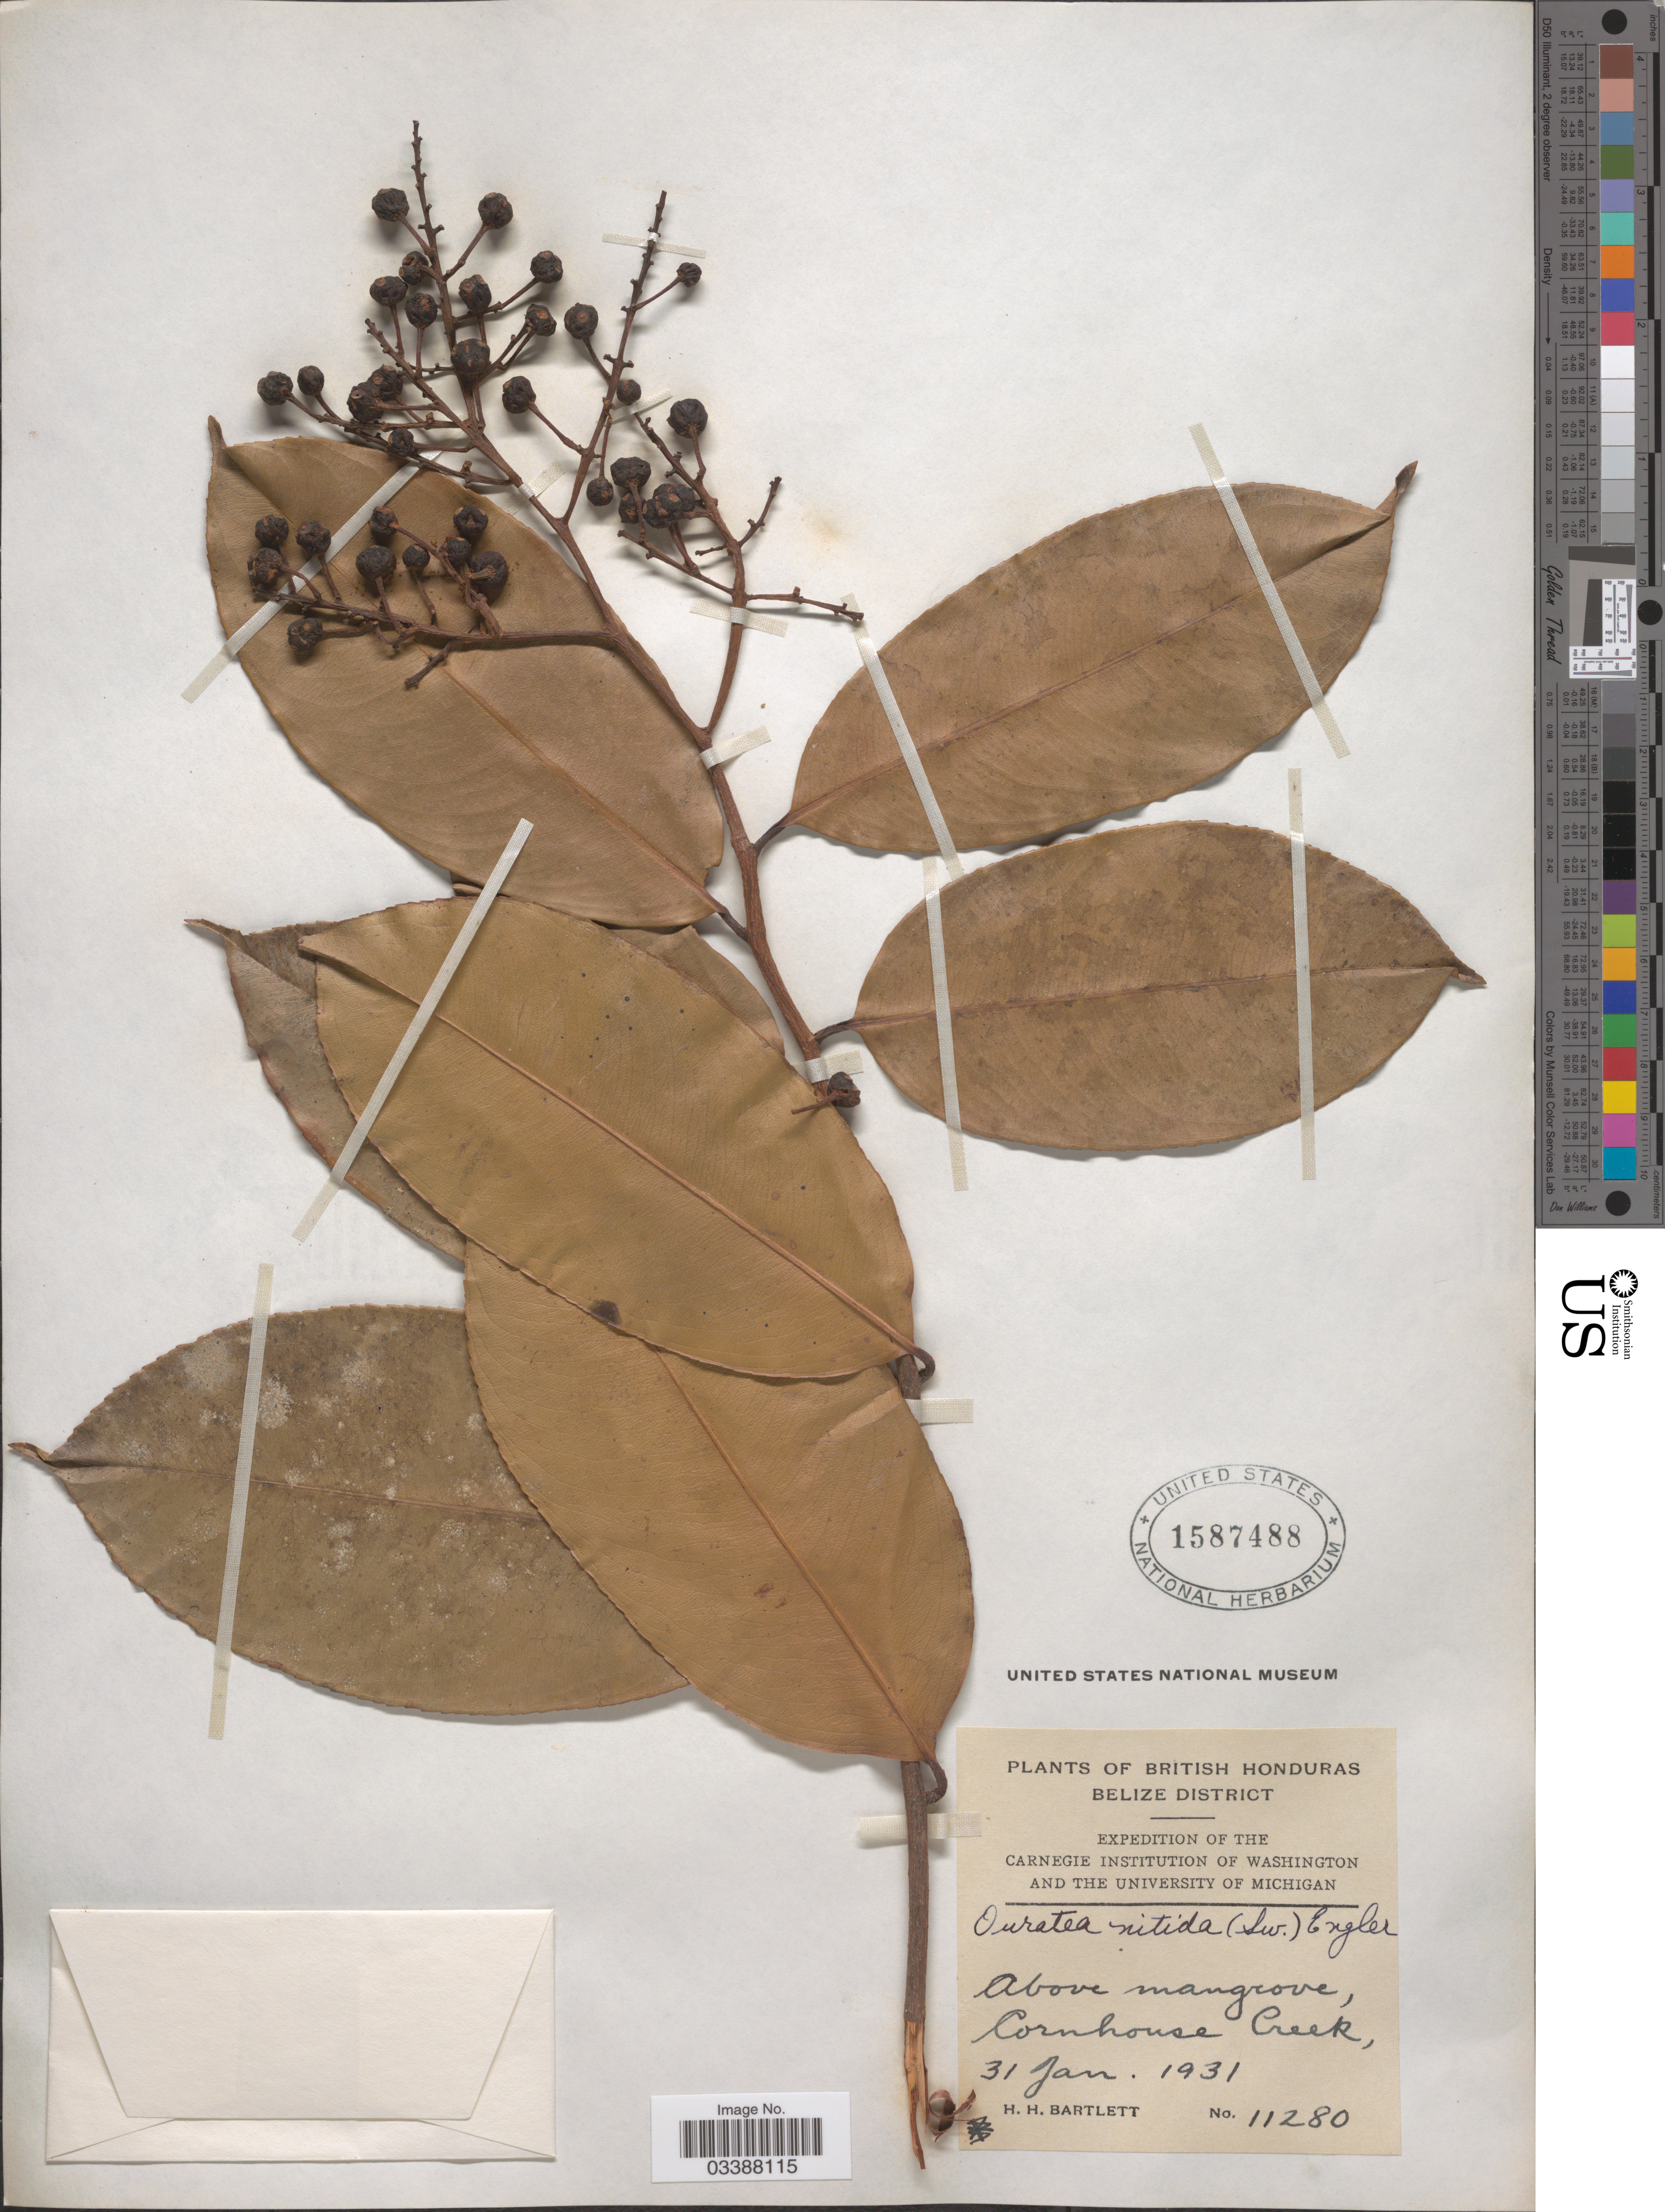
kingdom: Plantae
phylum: Tracheophyta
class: Magnoliopsida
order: Malpighiales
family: Ochnaceae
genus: Ouratea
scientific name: Ouratea nitida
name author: (Sw.) Engl.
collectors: H. H. Bartlett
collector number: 11280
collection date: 1931-01-31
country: Belize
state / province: Belize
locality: British Honduras. Belize District. Above mangrove, Cornhouse Creek.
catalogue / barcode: US 1587488